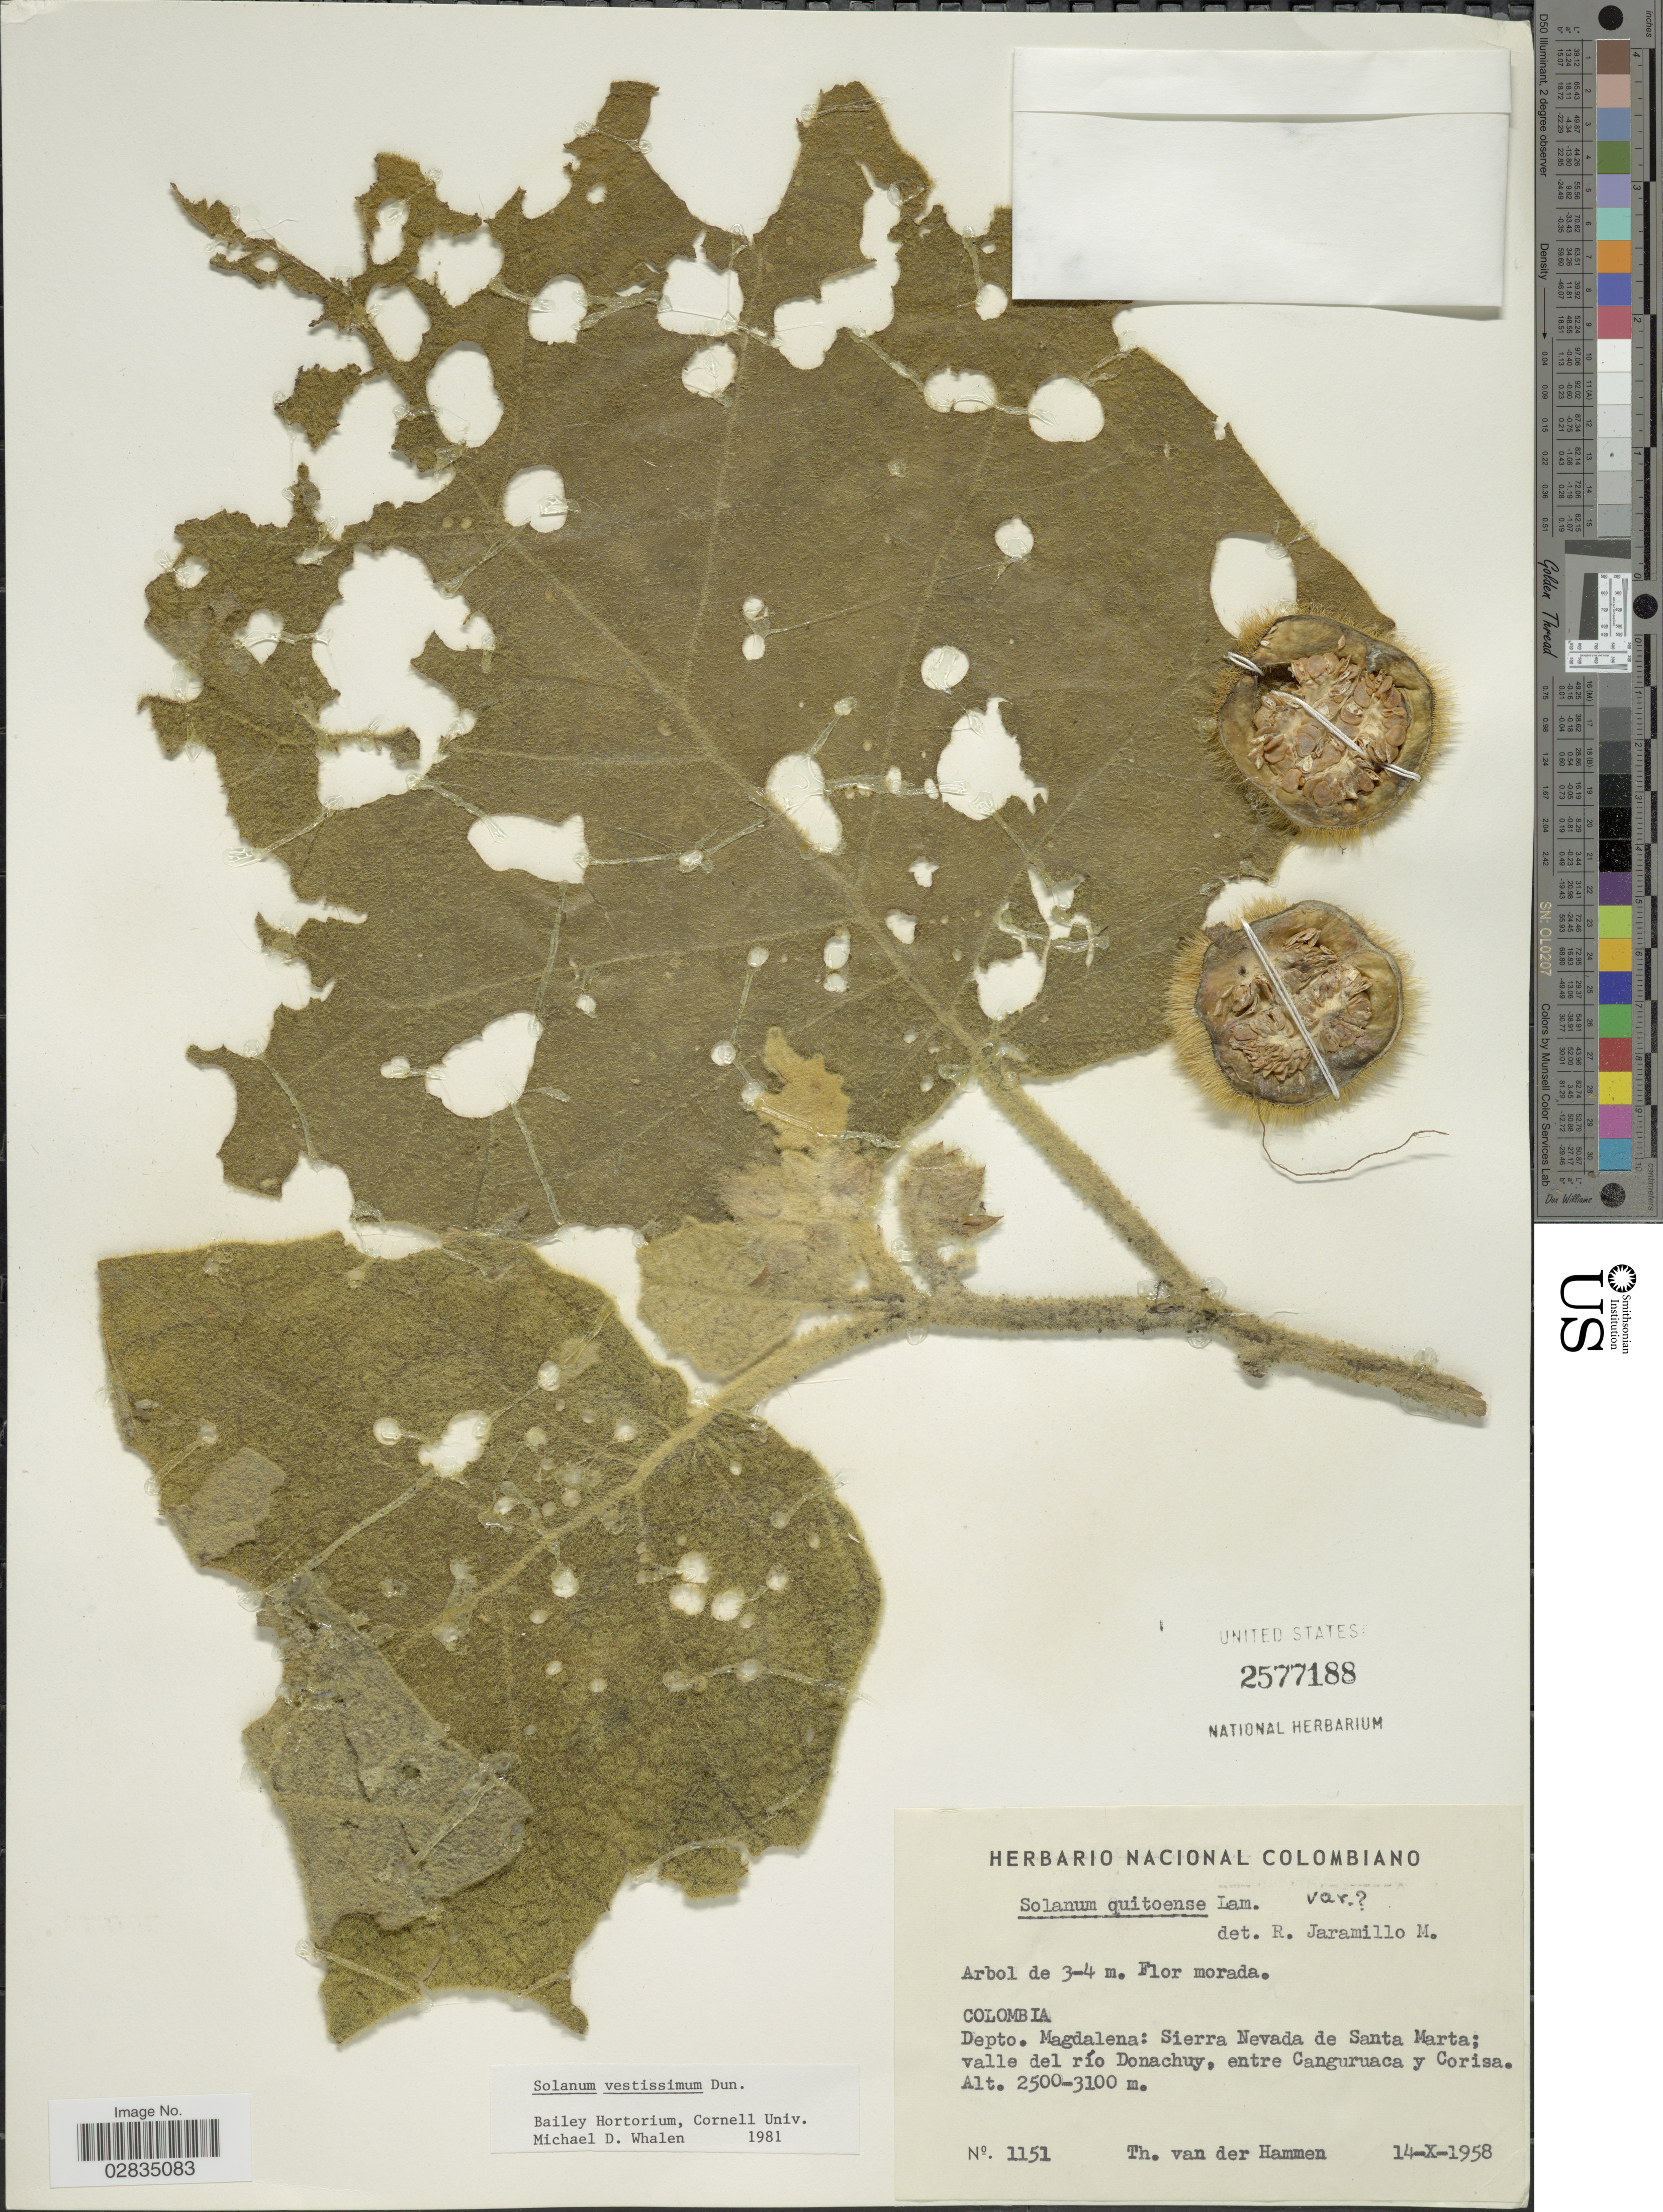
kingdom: Plantae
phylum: Tracheophyta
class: Magnoliopsida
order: Solanales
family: Solanaceae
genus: Solanum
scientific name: Solanum vestissimum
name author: Dunal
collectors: T. Van der Hammen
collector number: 1151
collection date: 1958-10-14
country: Colombia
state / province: Magdalena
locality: Depto. Magdalena: Sierra Mevada de Santa Marta; valle del río Donachuy, entre Canguruaca y Corisa.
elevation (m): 2500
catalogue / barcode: US 2577188